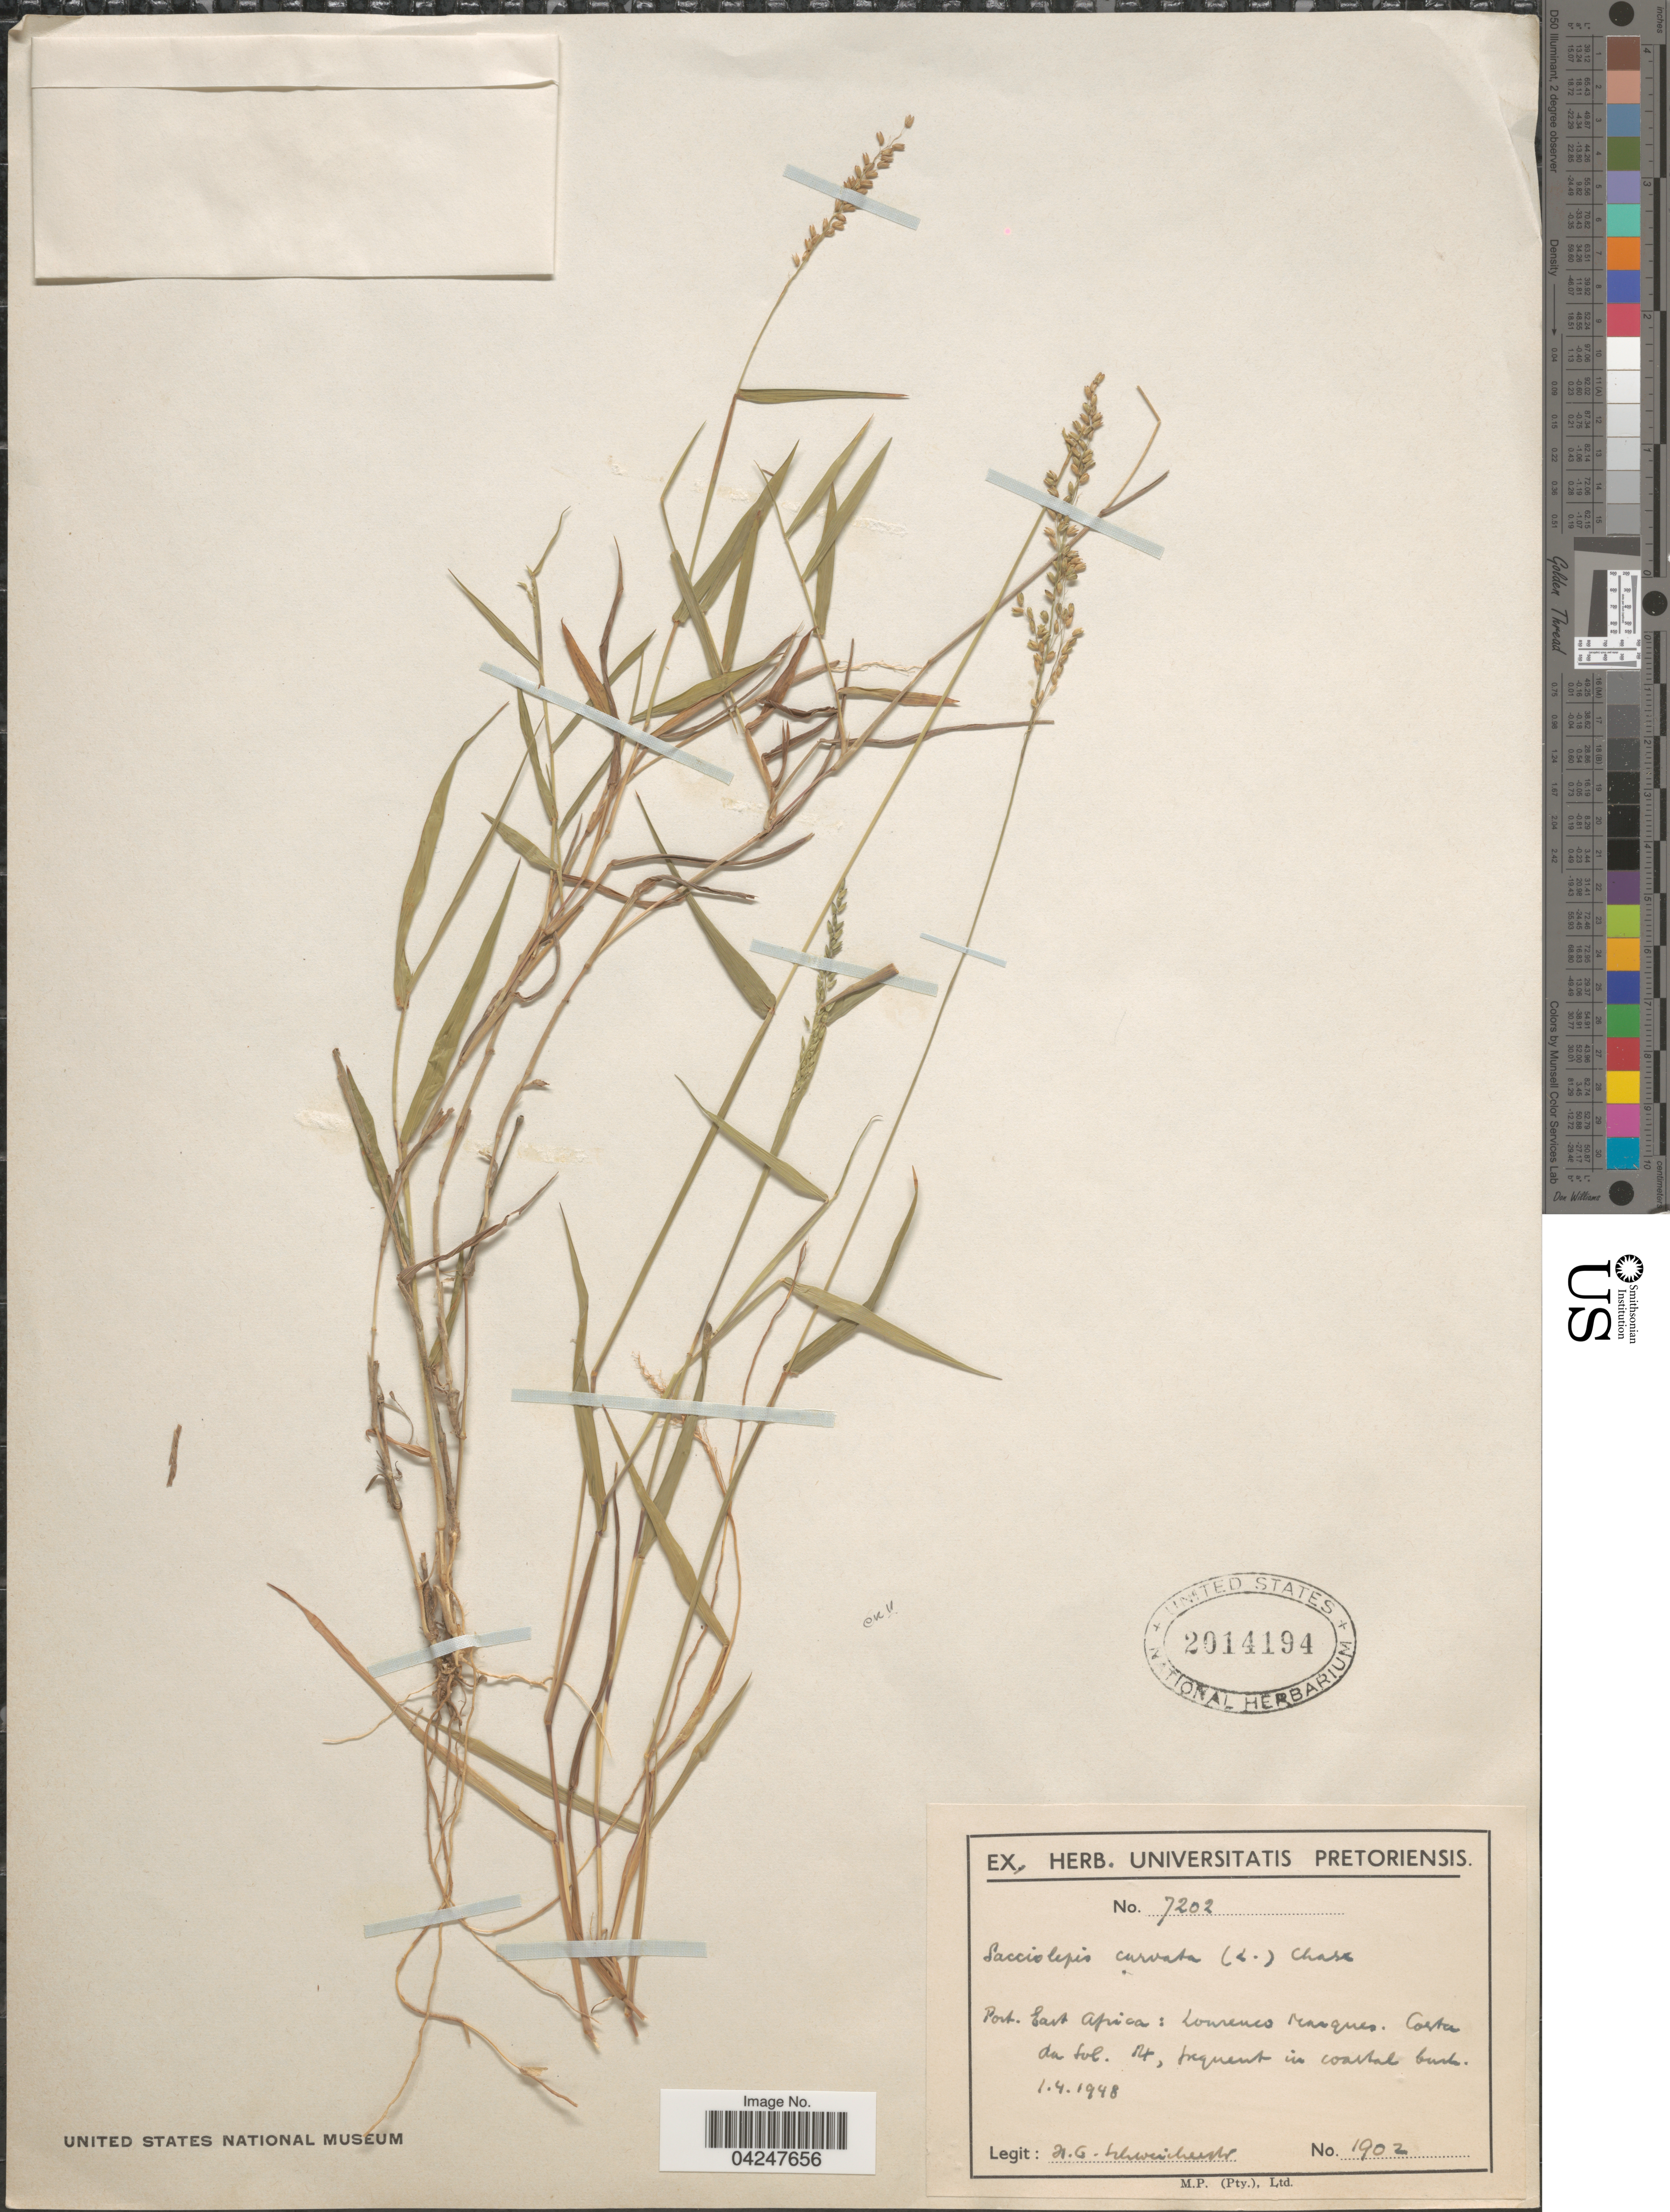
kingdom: Plantae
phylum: Tracheophyta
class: Liliopsida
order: Poales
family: Poaceae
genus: Sacciolepis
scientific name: Sacciolepis curvata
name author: (L.) Chase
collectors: H. Schweickerdt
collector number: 1902/7202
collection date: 1948-04-01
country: Mozambique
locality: Port. East Africa: Lourenco Marques. Costa da Sol. Rt, frequent in coastal bush.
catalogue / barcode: US 2014194